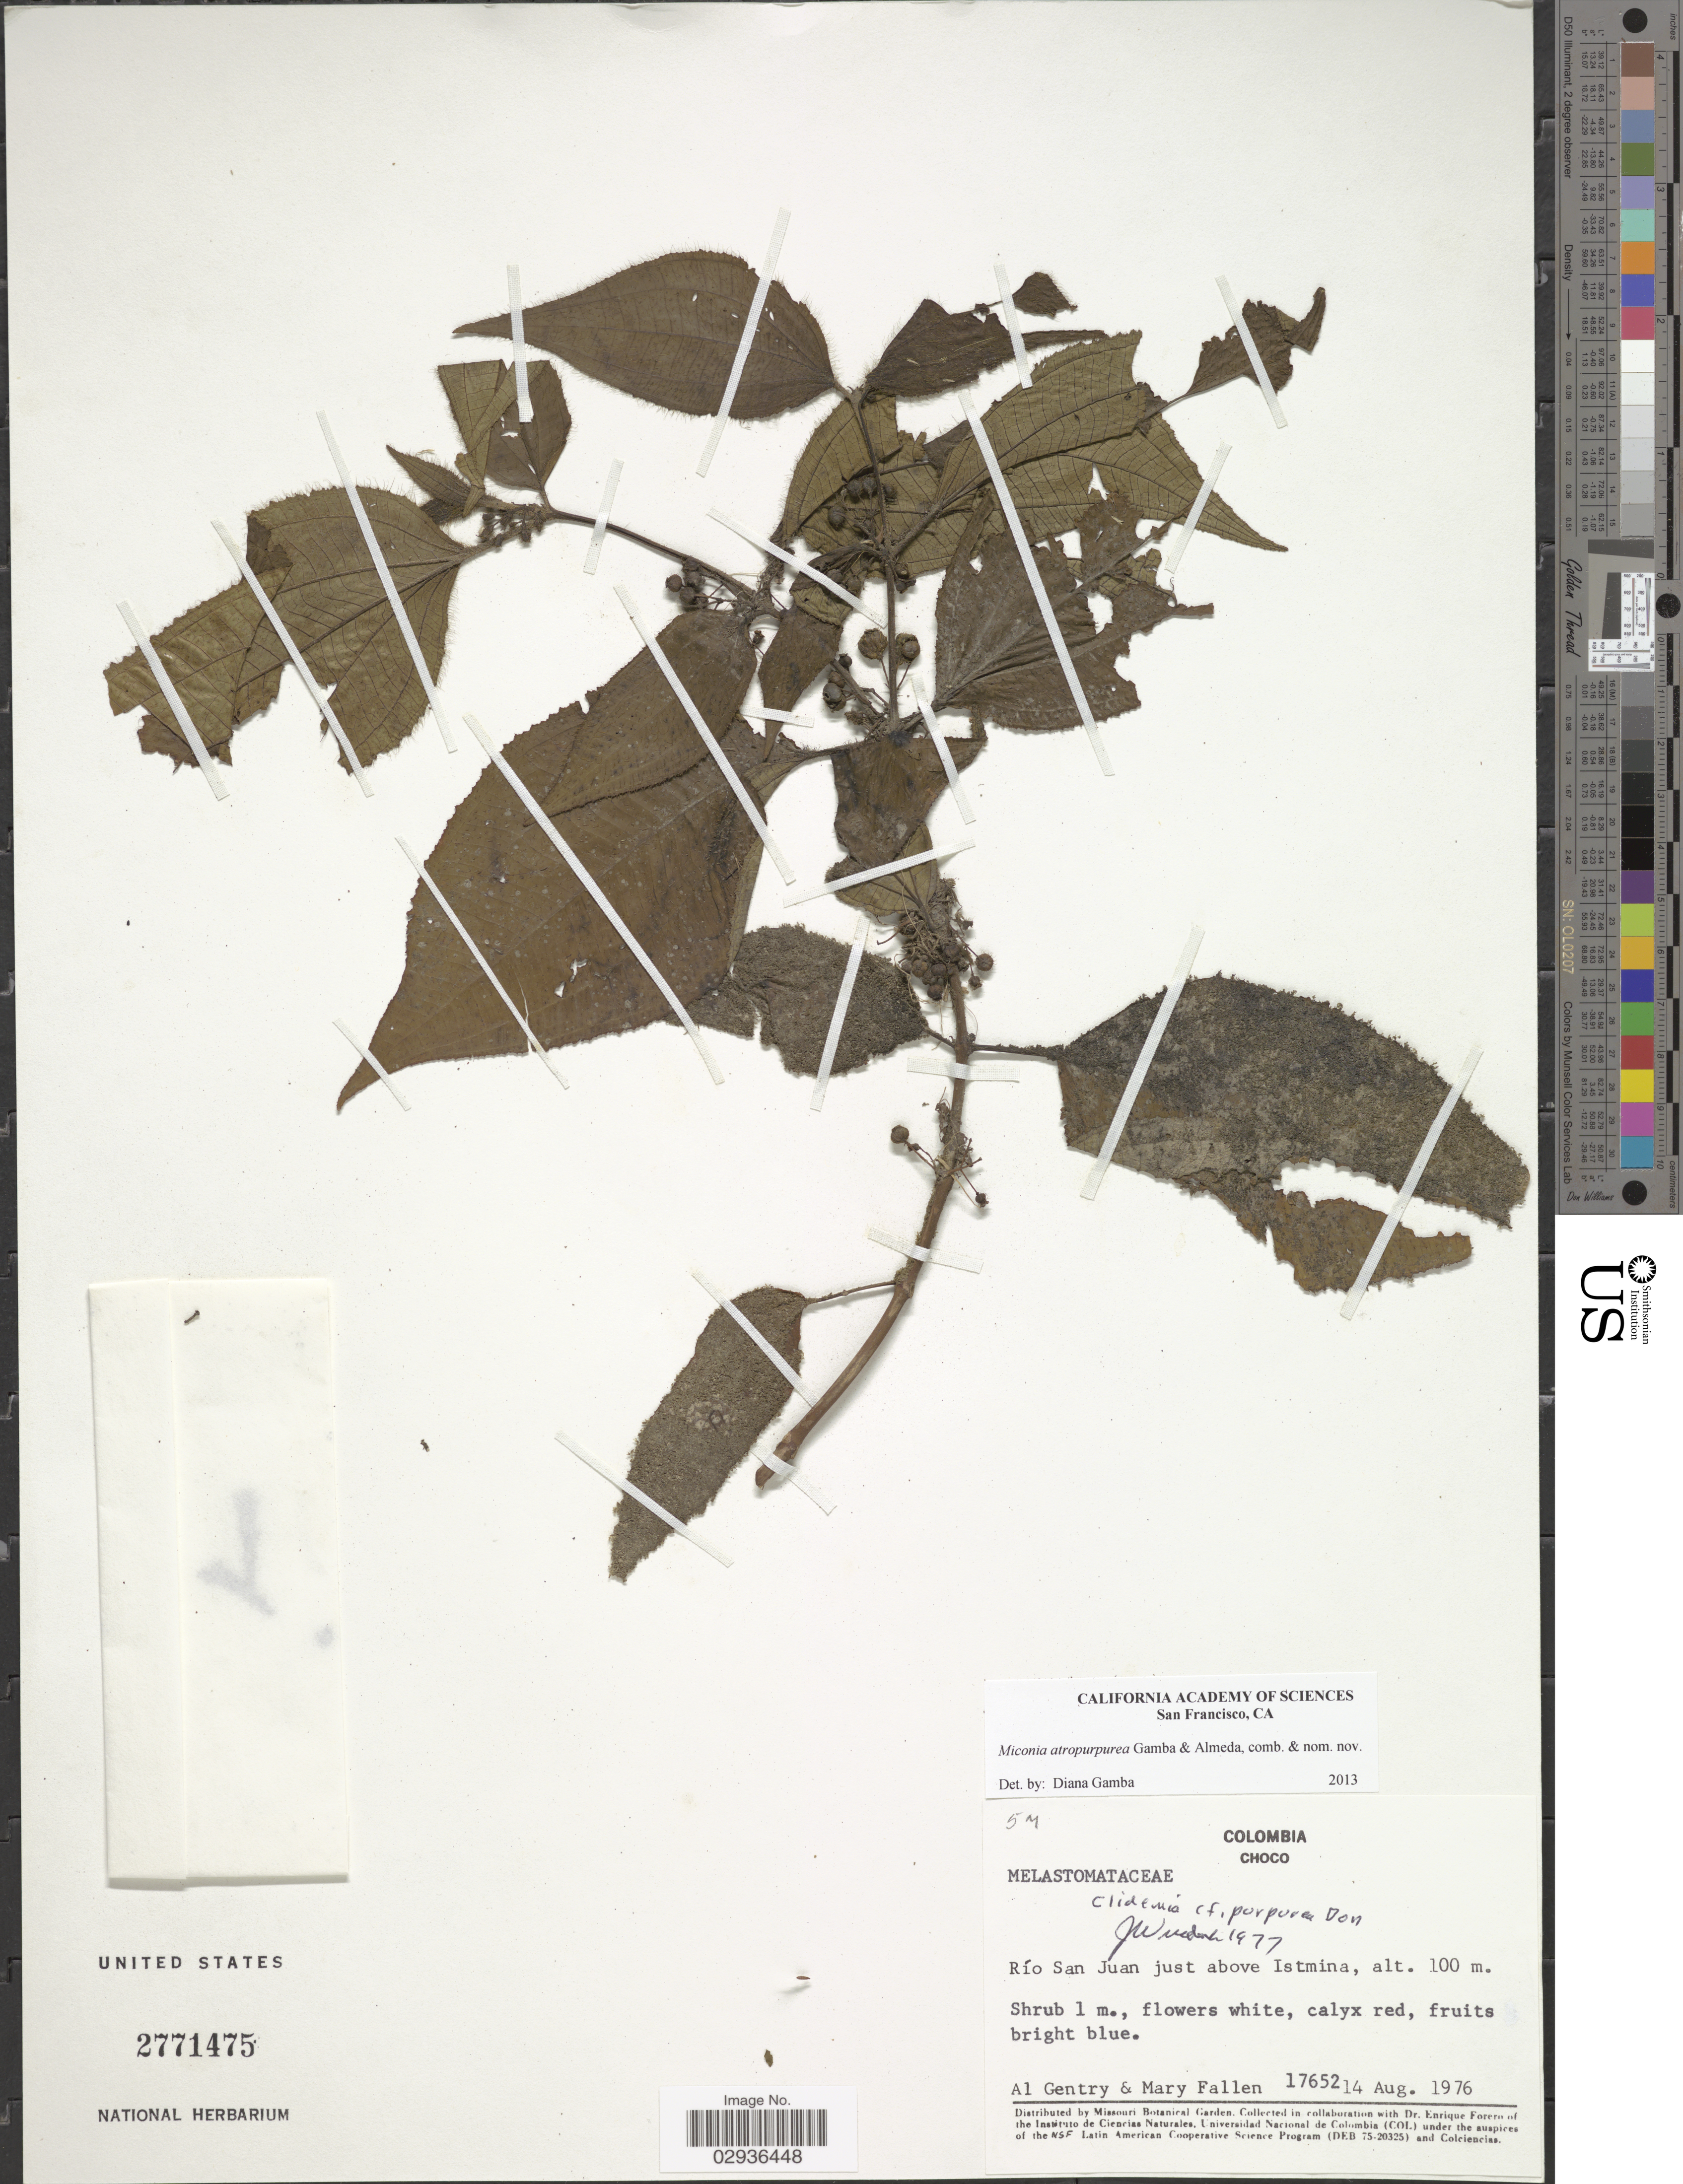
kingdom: Plantae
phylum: Tracheophyta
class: Magnoliopsida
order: Myrtales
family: Melastomataceae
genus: Miconia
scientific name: Miconia atropurpurea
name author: Gamba & Almeda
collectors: A. H. Gentry & M. Fallen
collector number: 17652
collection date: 1976-08-14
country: Colombia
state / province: Chocó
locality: Río San Juan just above Istmina.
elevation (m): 100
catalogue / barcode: US 2771475